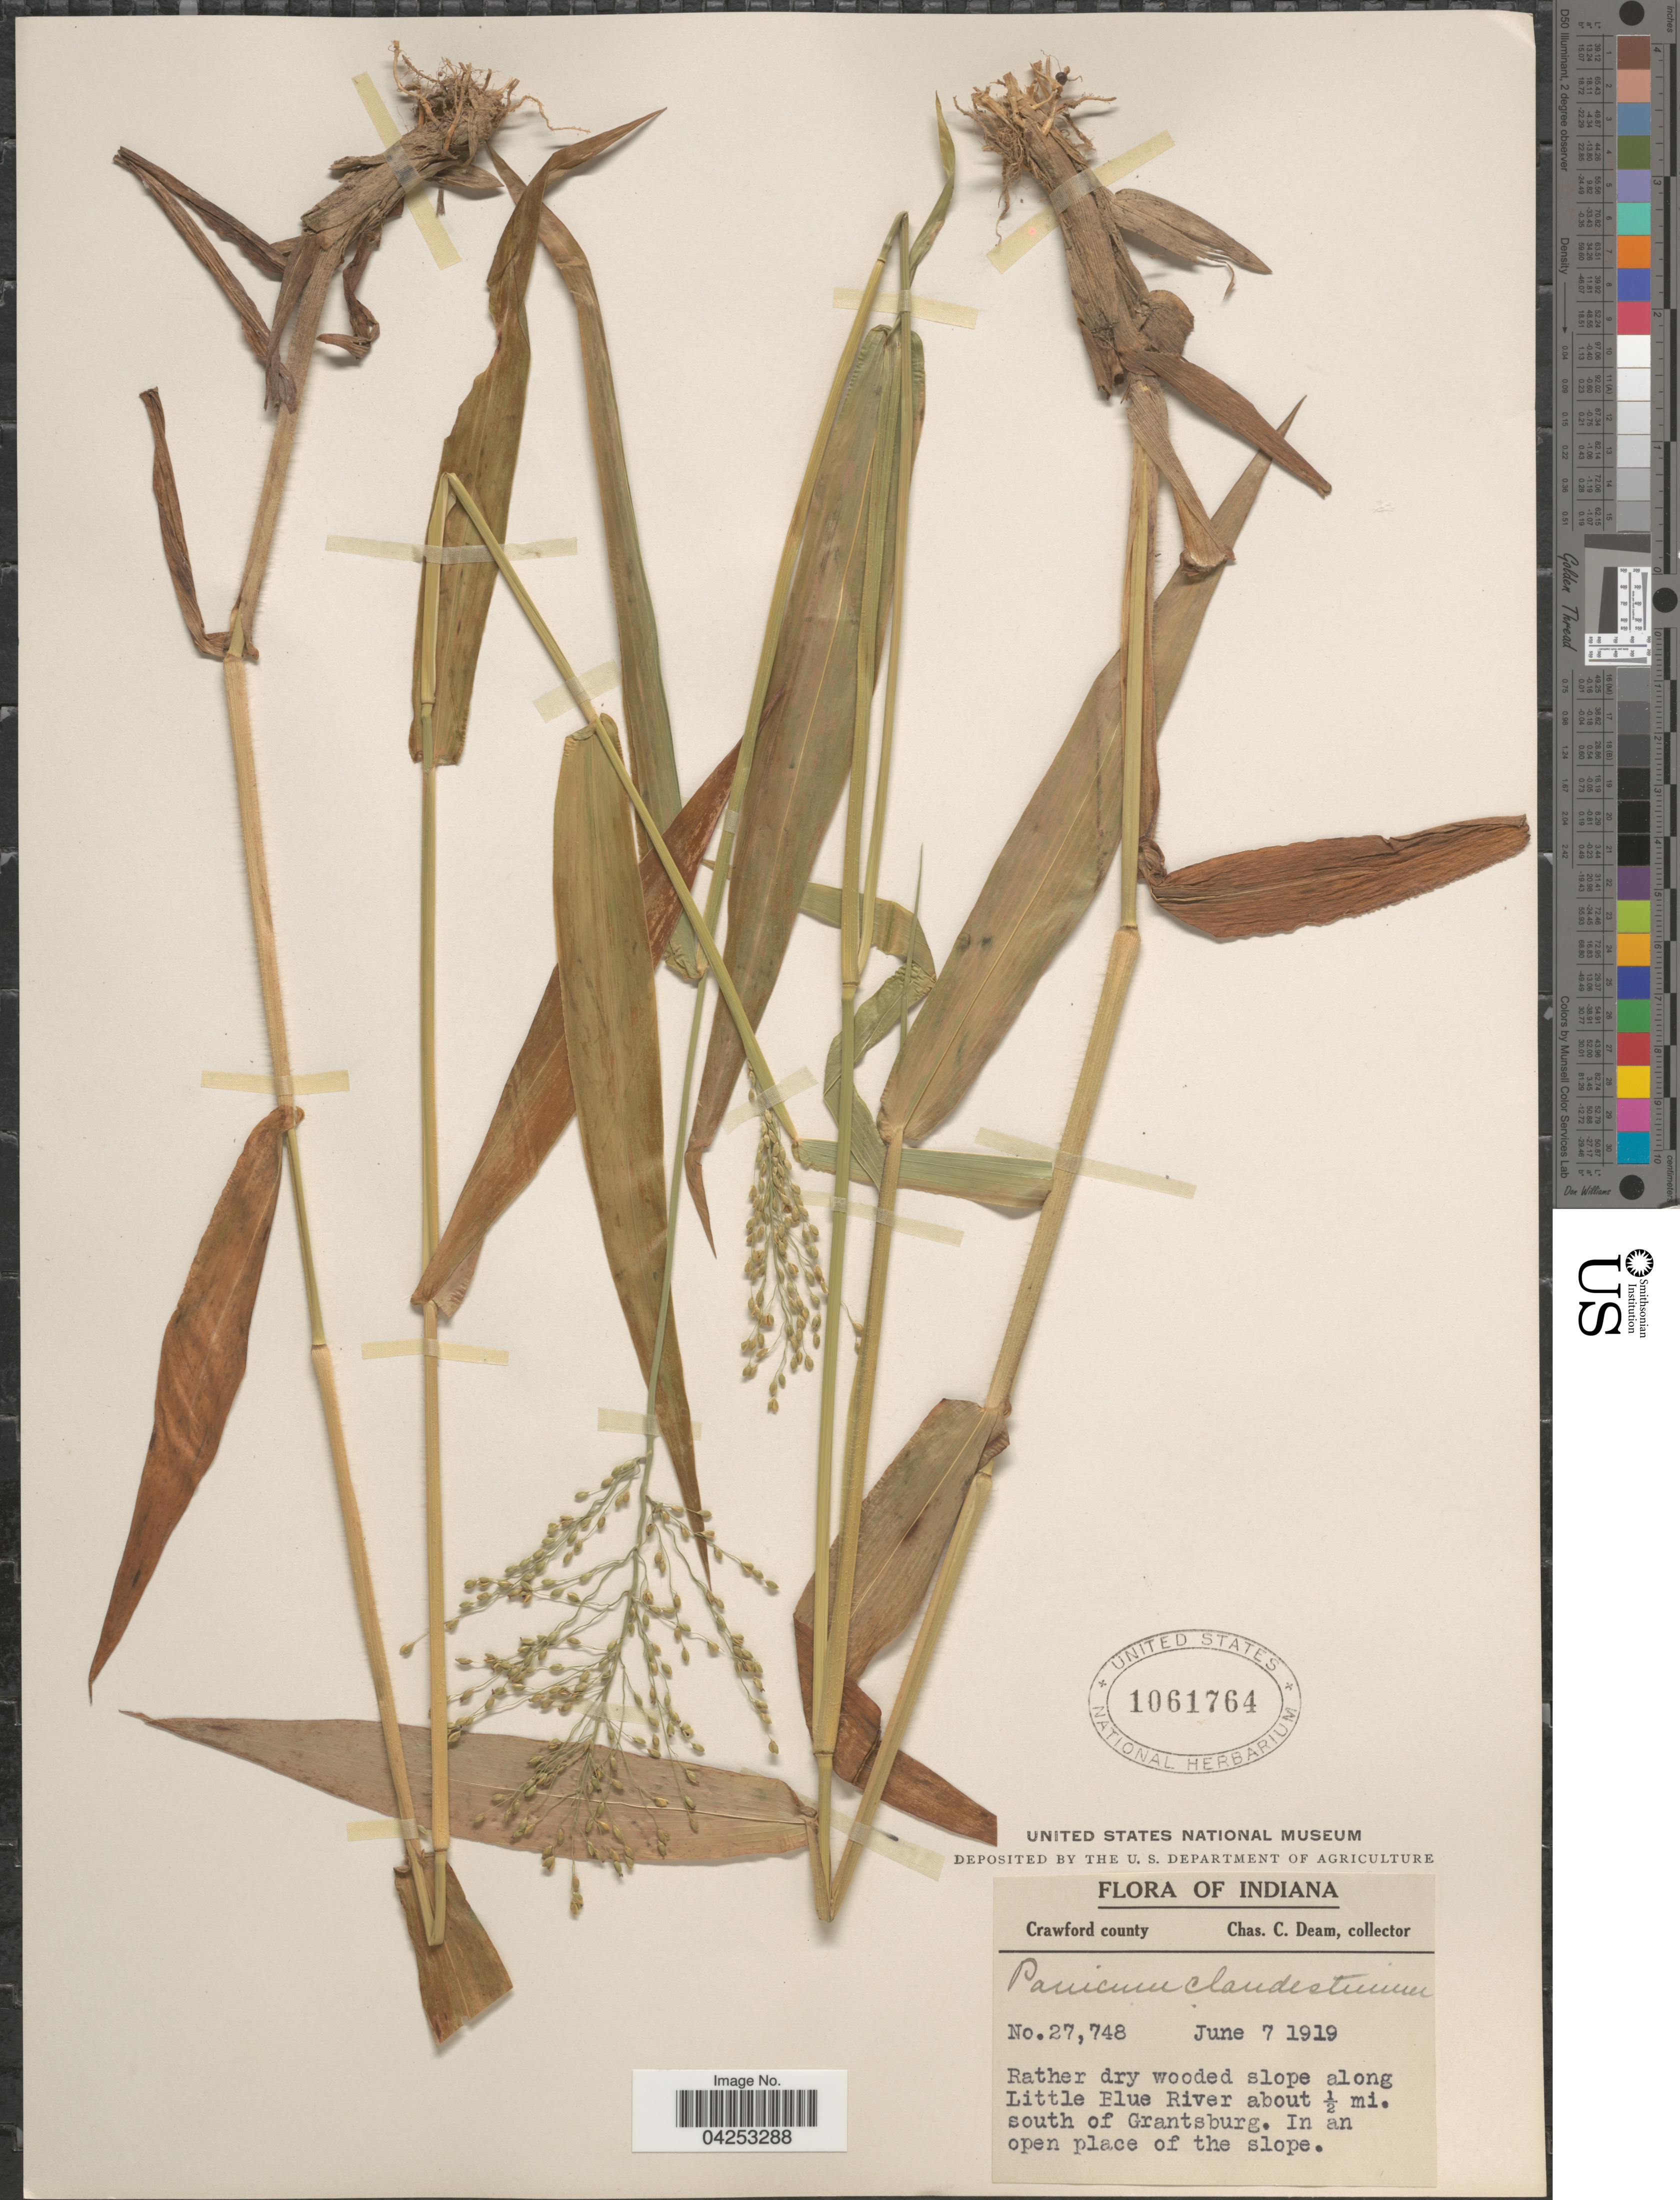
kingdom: Plantae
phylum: Tracheophyta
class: Liliopsida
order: Poales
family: Poaceae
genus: Dichanthelium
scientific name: Dichanthelium clandestinum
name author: (L.) Gould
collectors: C. C. Deam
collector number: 27748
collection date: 1919-06-07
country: United States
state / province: Indiana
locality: Crawford county. Rather dry wooded slope along Little Blue River about ½ mi. south of Grantsburg. In an open place of the slope.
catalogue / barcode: US 1061764